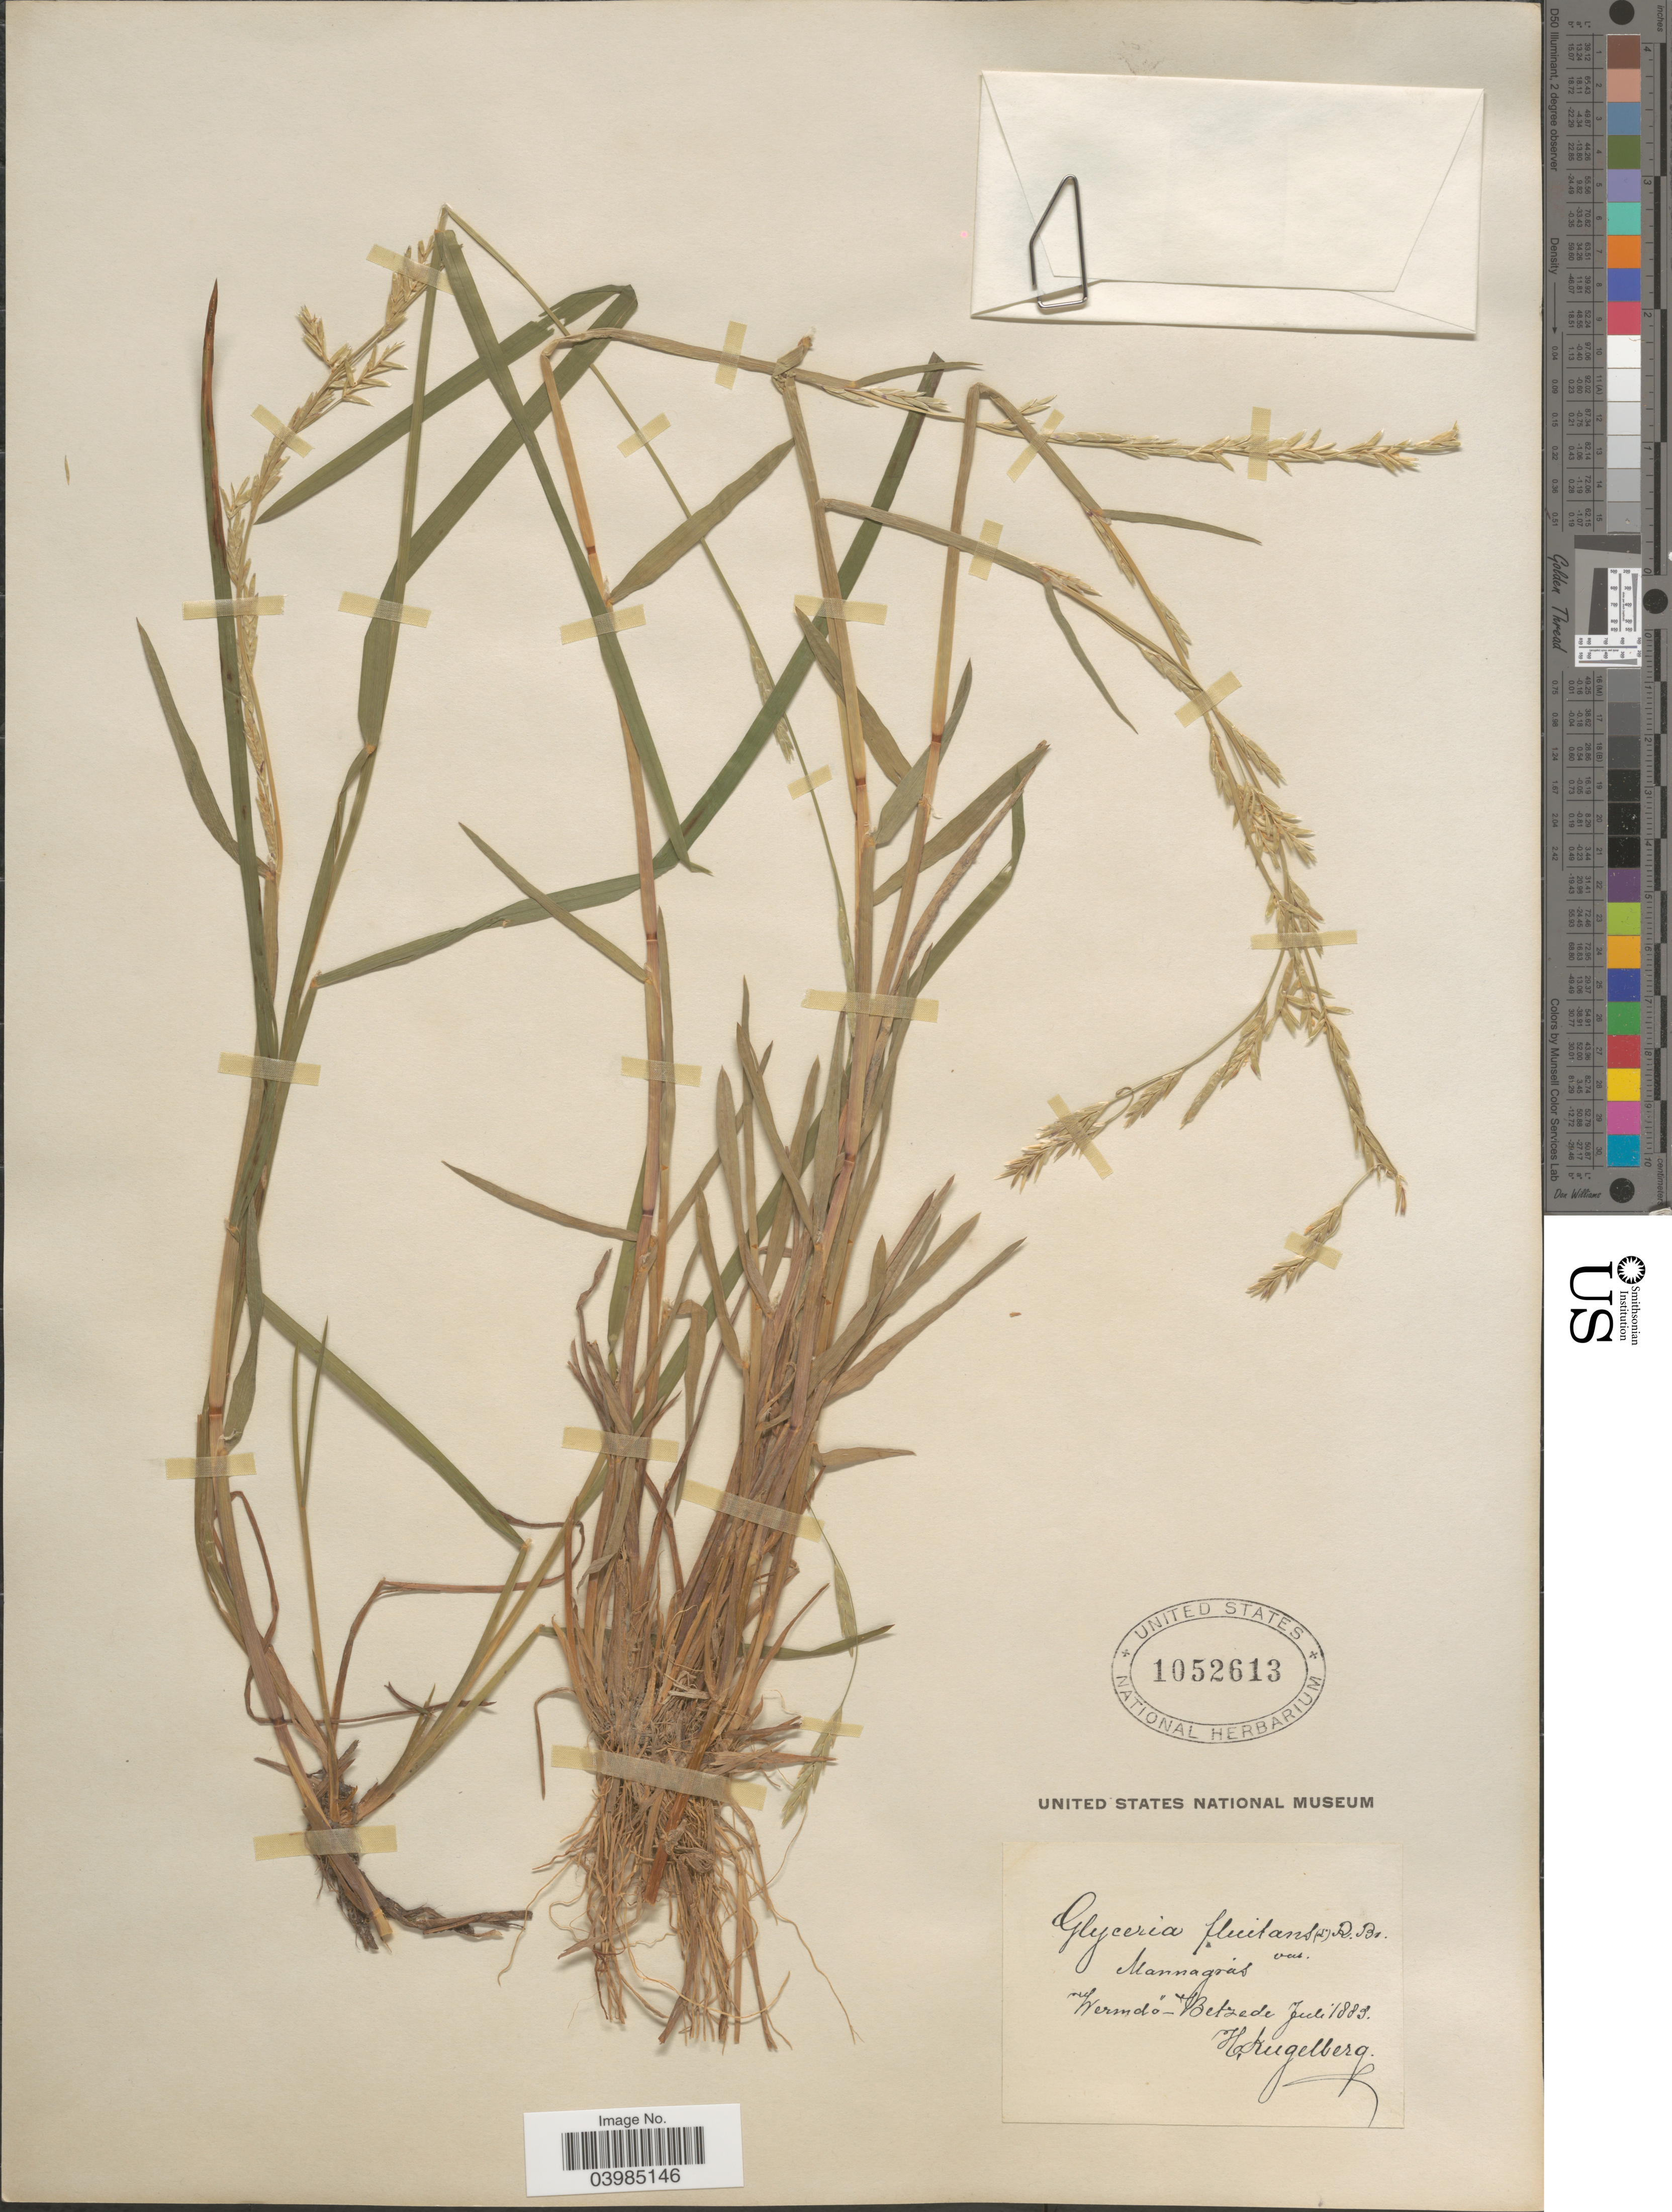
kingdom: Plantae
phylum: Tracheophyta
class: Liliopsida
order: Poales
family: Poaceae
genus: Glyceria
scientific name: Glyceria fluitans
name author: (L.) R. Br.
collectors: H. Kugelberg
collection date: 1889-07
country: Sweden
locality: Mannagras. "Warmdö"-Betzede.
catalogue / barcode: US 1052613